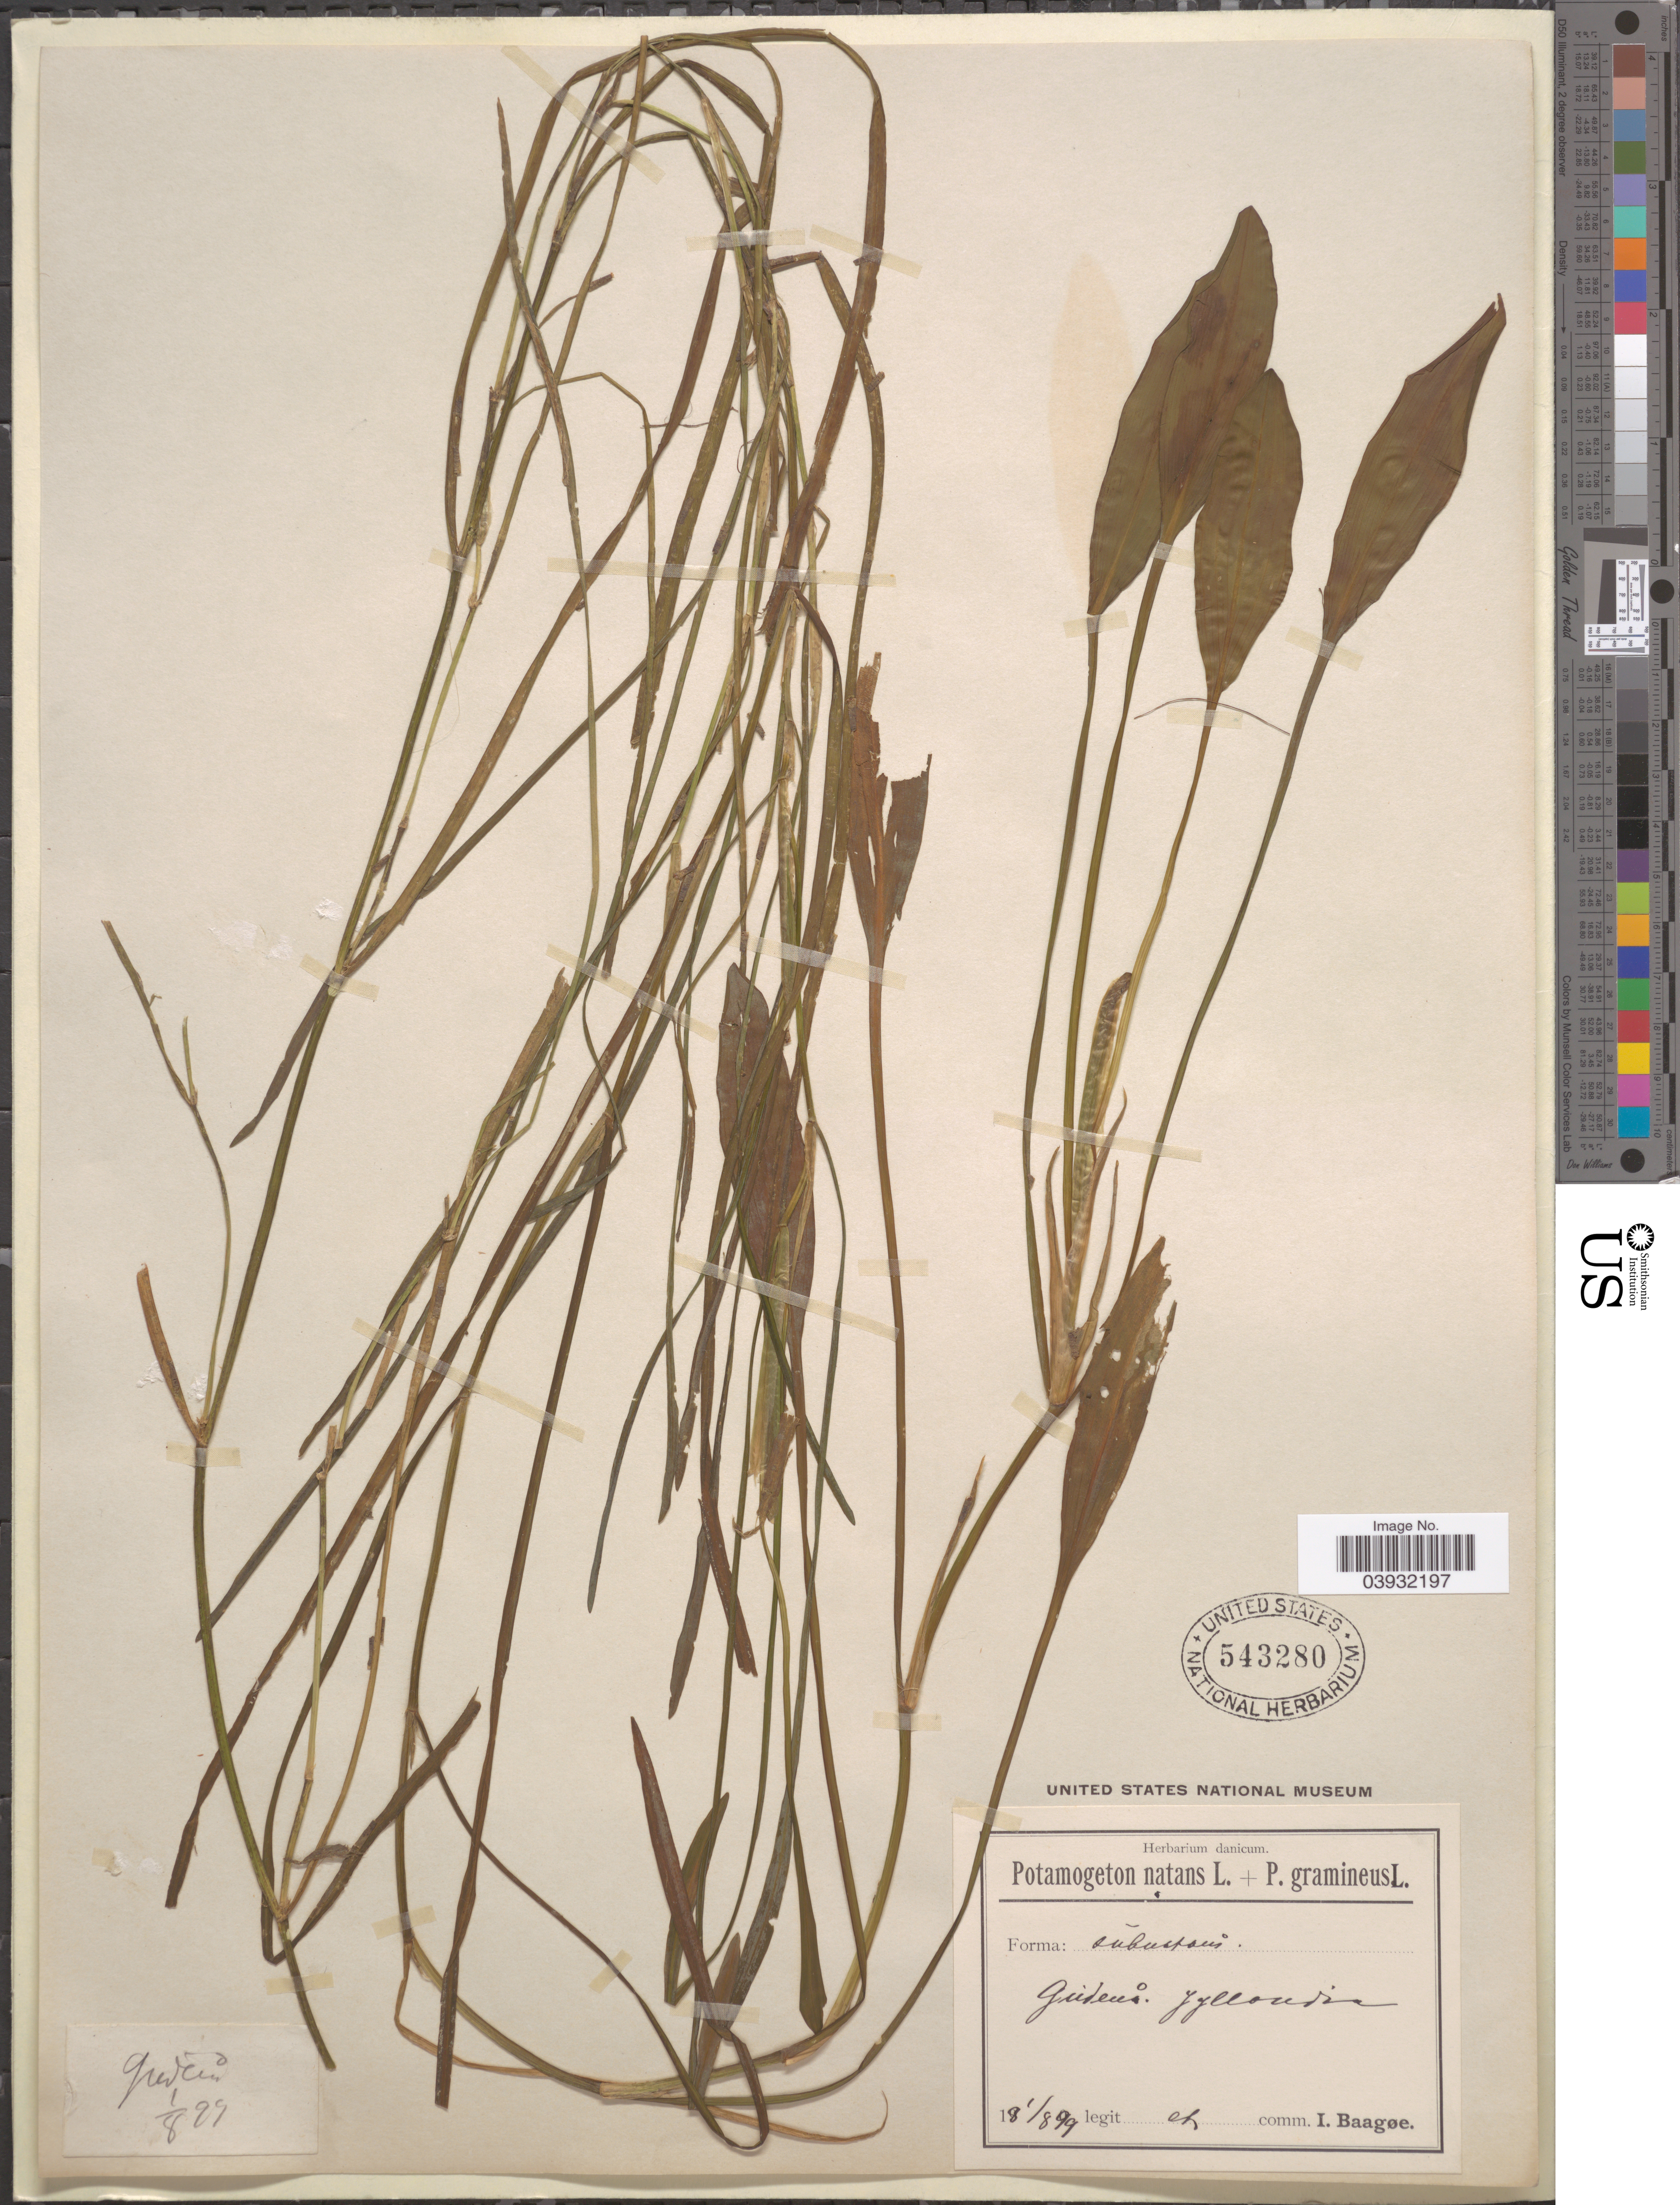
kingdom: Plantae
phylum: Tracheophyta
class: Liliopsida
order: Alismatales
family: Potamogetonaceae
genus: Potamogeton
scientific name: Potamogeton natans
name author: L.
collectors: I. Baagøe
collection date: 1899-08-01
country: Denmark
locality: Gudenå. Jyllandia.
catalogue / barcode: US 543280